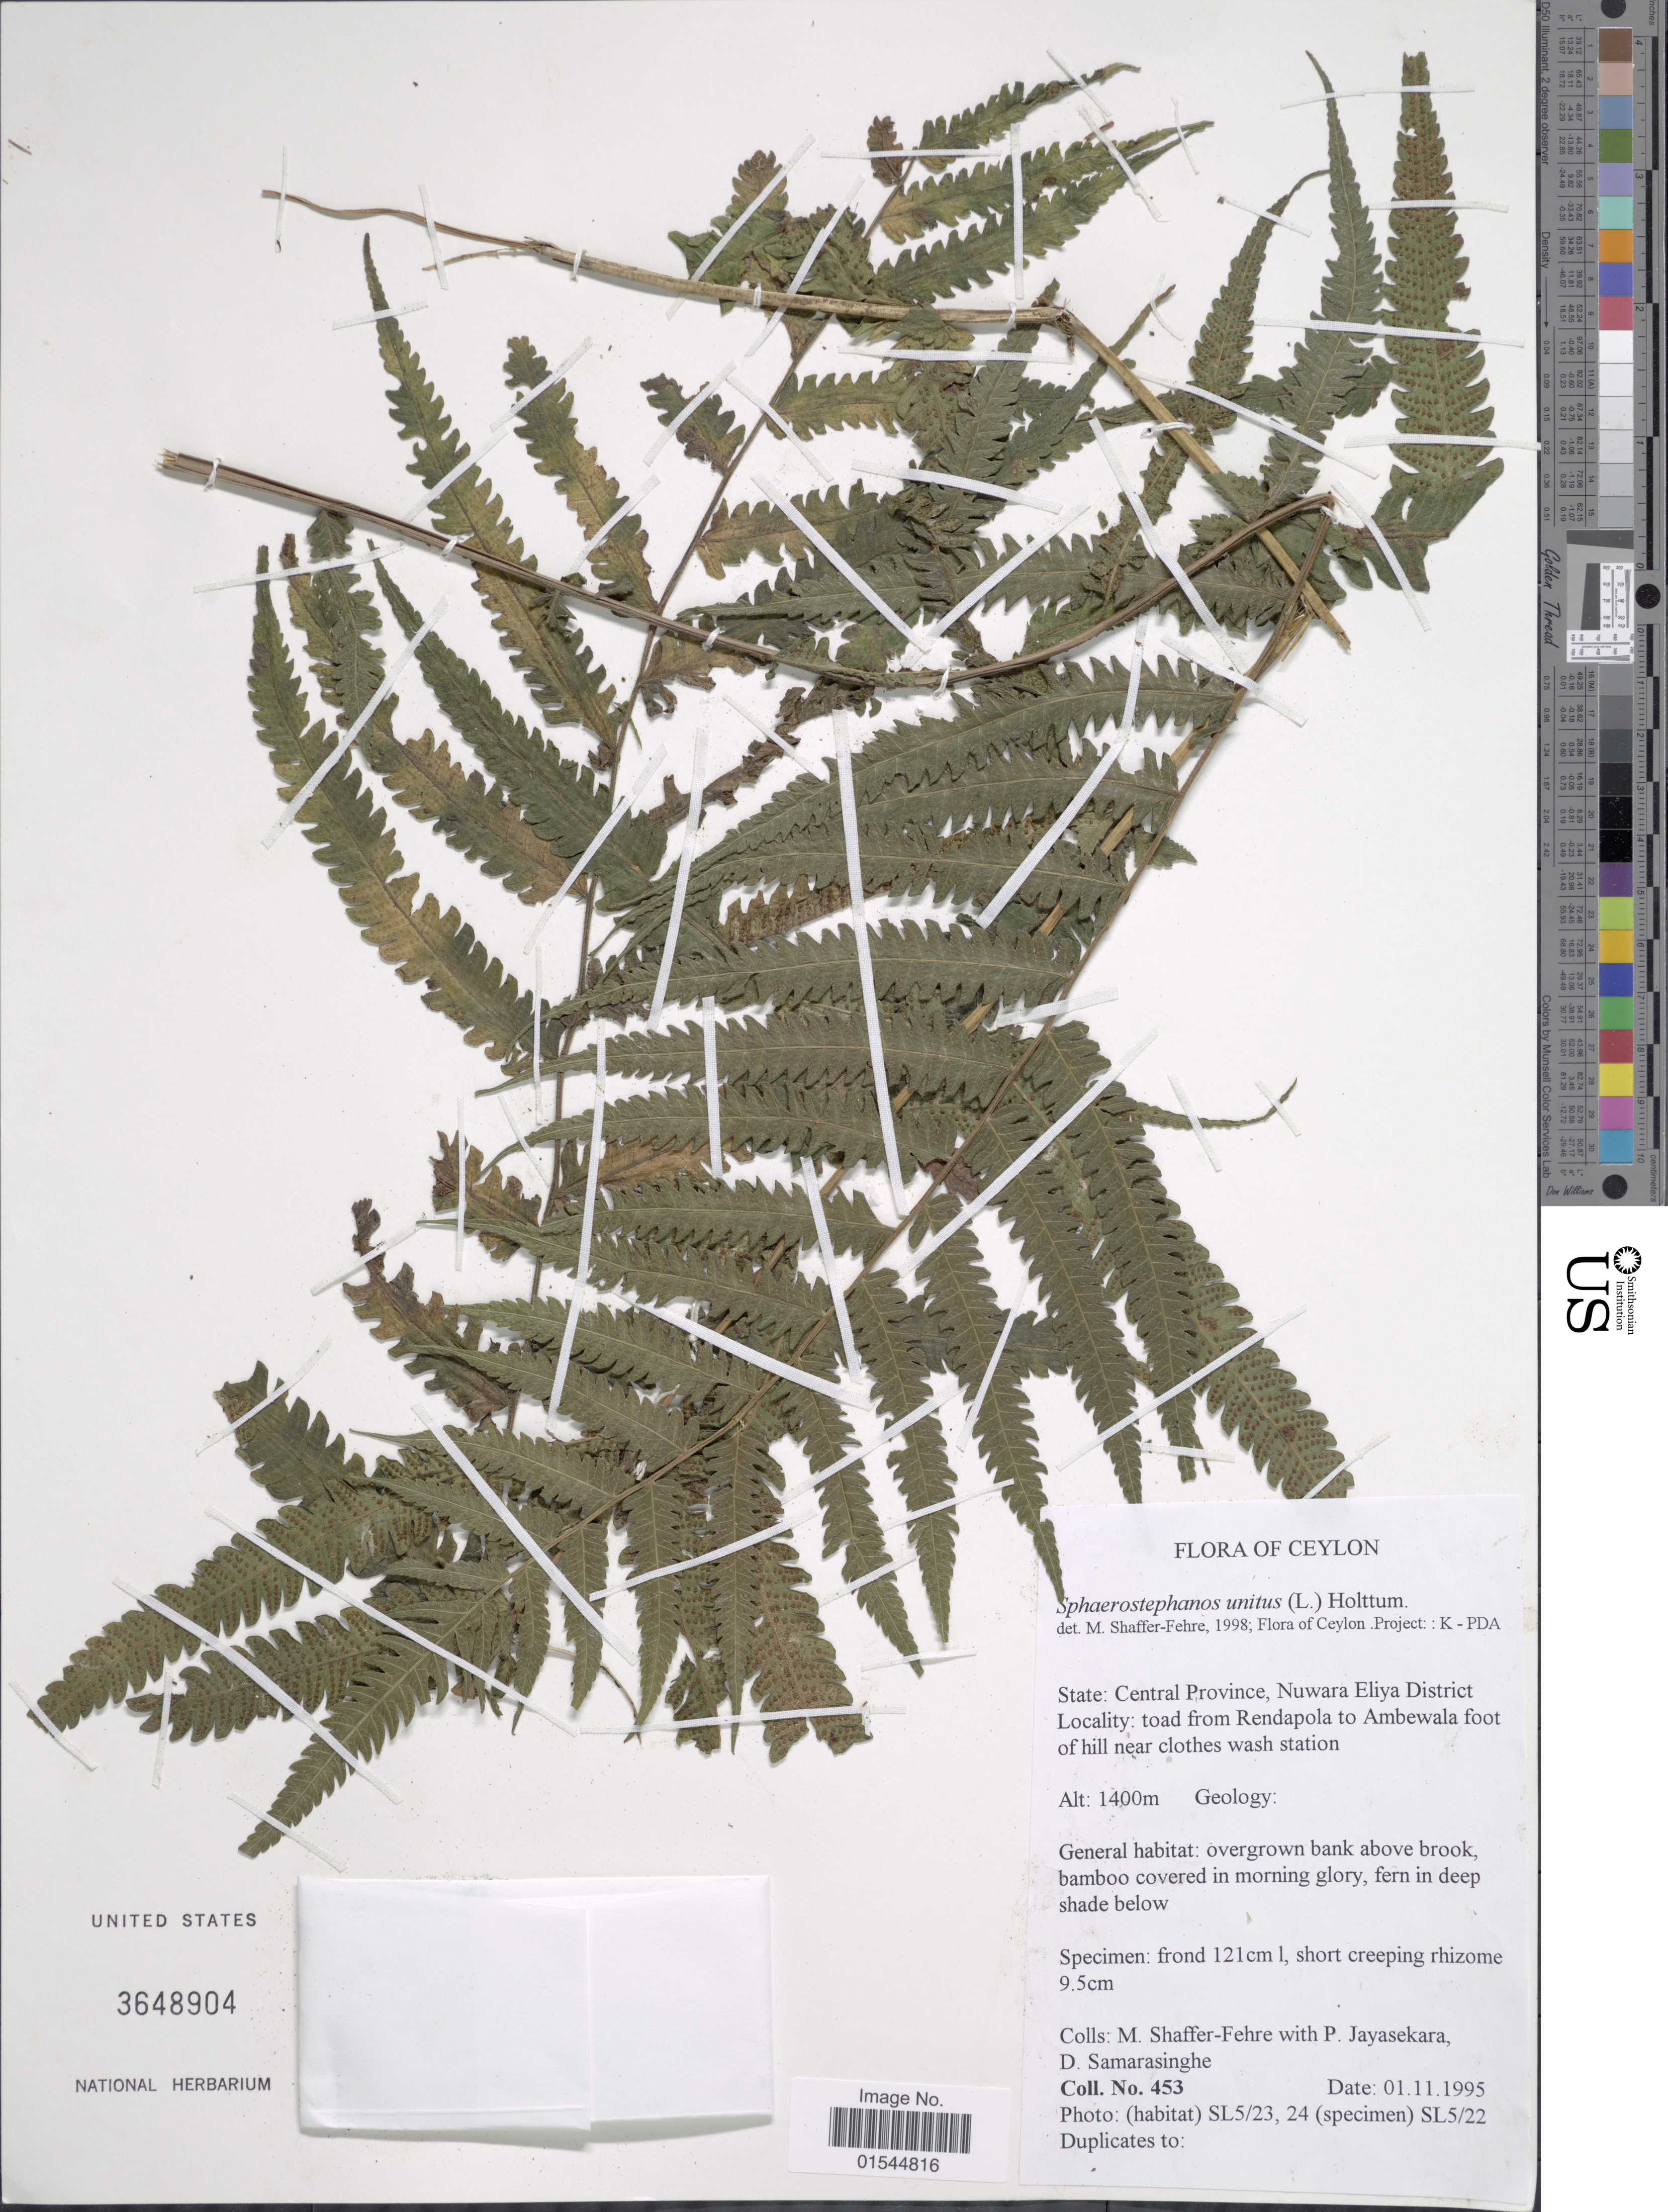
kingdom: Plantae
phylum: Tracheophyta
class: Polypodiopsida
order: Polypodiales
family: Thelypteridaceae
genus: Sphaerostephanos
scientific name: Sphaerostephanos unitus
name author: (L.) Holttum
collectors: M. Shaffer-Fehre, P. Jayasekera & D. Samarasinghe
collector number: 453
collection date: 1995-11-01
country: Sri Lanka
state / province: Central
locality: Ceylon, Central Province, Nuwara Eliya District, road from Rendapola to Ambewala foot of hill near clothes wah station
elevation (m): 1400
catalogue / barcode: US 3648904